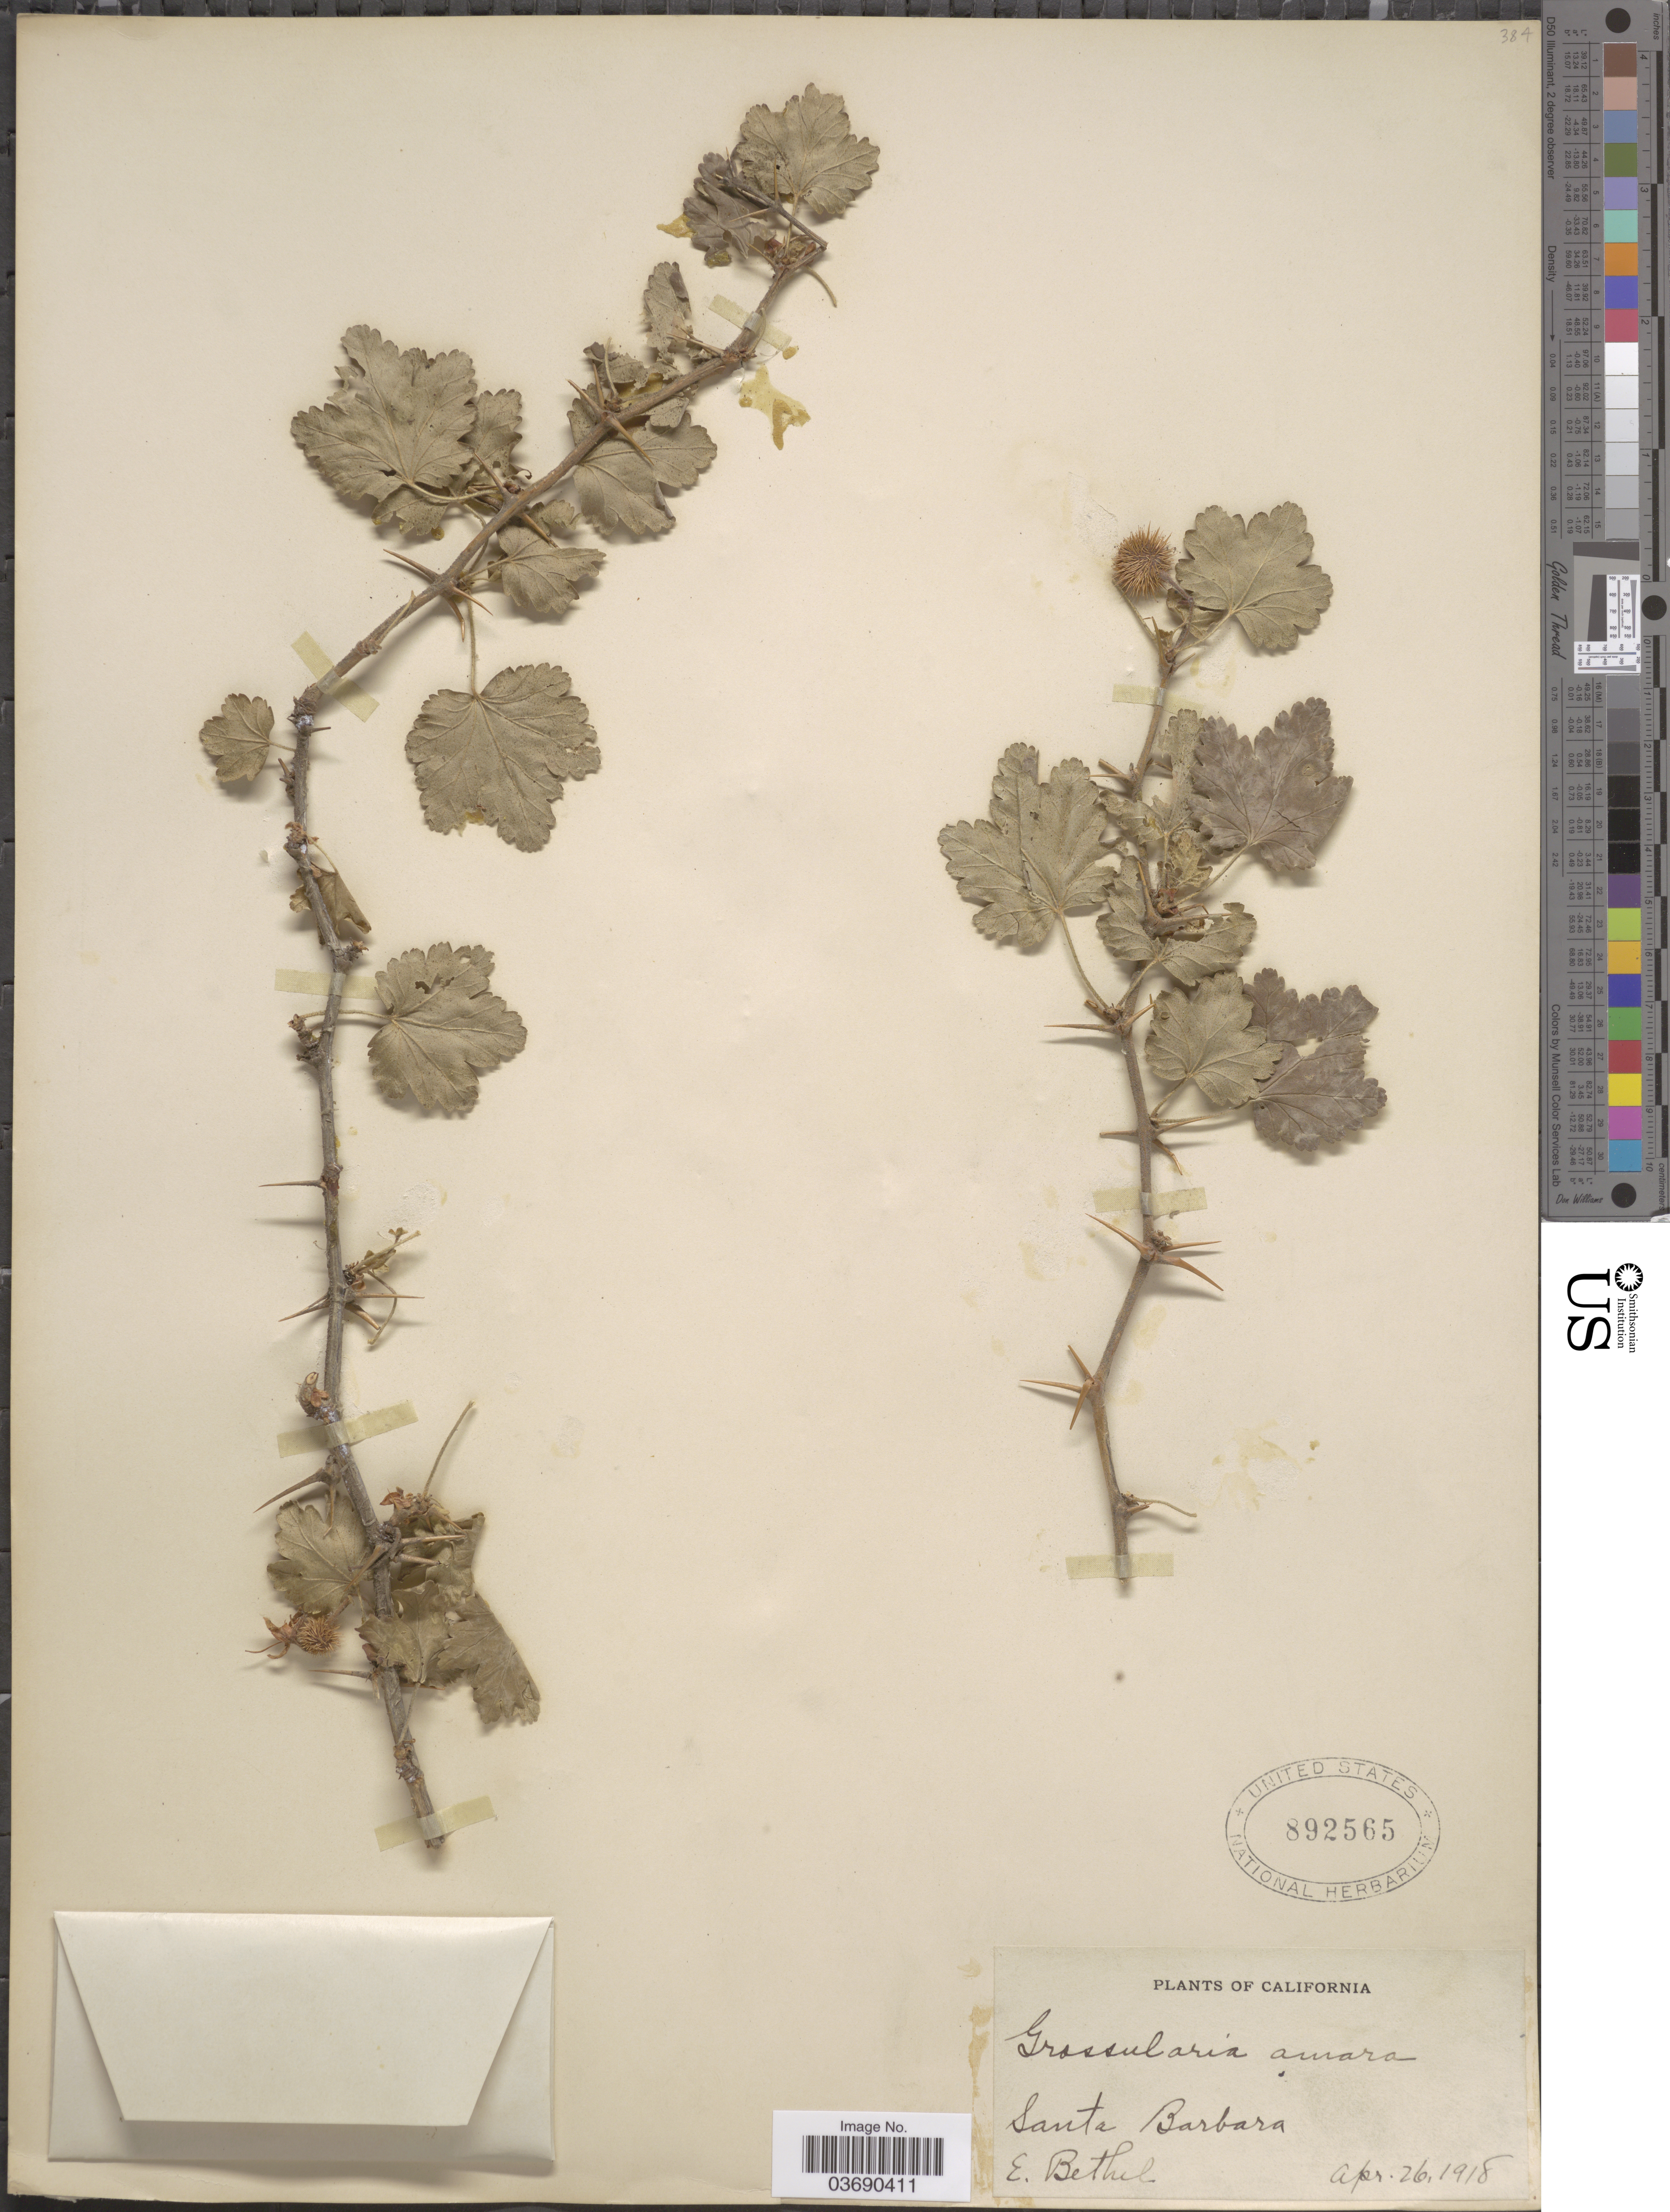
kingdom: Plantae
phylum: Tracheophyta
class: Magnoliopsida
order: Saxifragales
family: Grossulariaceae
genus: Ribes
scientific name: Ribes amarum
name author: McClatchie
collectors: E. Bethel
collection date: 1918-04-26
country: United States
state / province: California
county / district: Santa Barbara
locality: Santa Barbara.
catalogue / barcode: US 892565